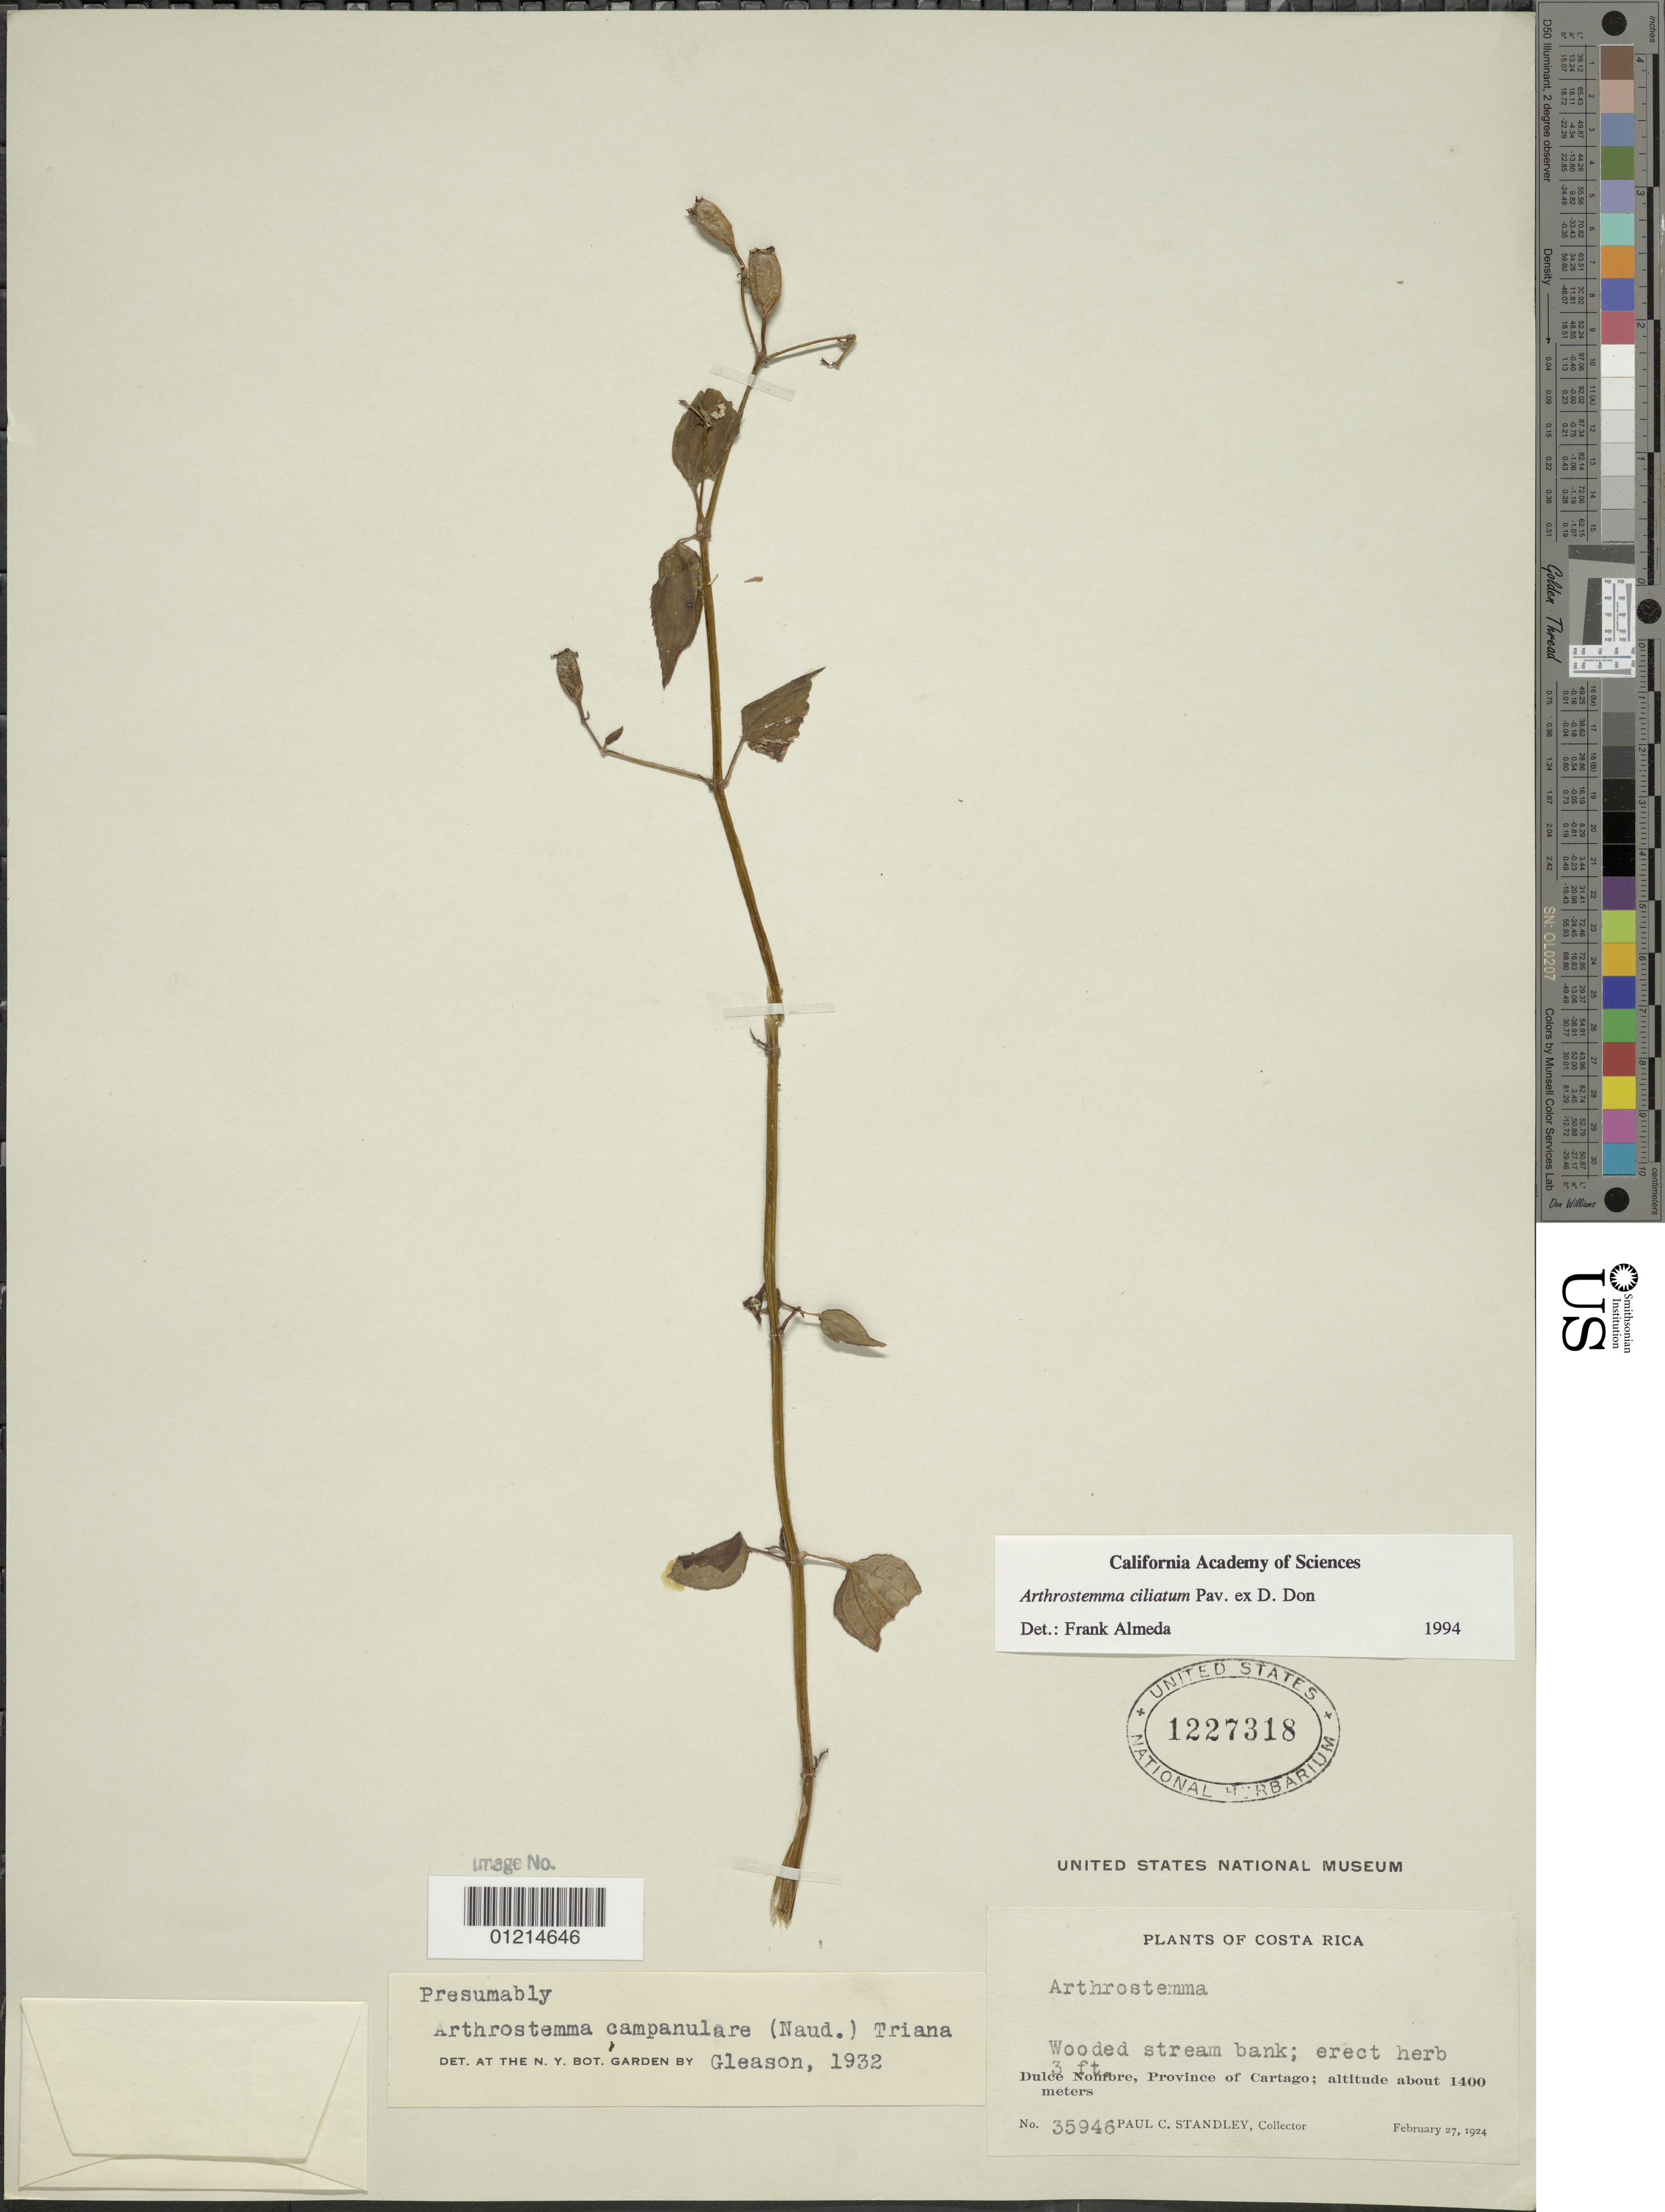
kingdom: Plantae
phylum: Tracheophyta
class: Magnoliopsida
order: Myrtales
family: Melastomataceae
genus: Arthrostemma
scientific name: Arthrostemma ciliatum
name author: Pav. ex D. Don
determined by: Almeda, F.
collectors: P. C. Standley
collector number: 35946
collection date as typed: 27 February 1924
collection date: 1924-02-27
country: Costa Rica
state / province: Cartago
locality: Dulce Nombre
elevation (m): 1400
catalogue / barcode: US 1227318